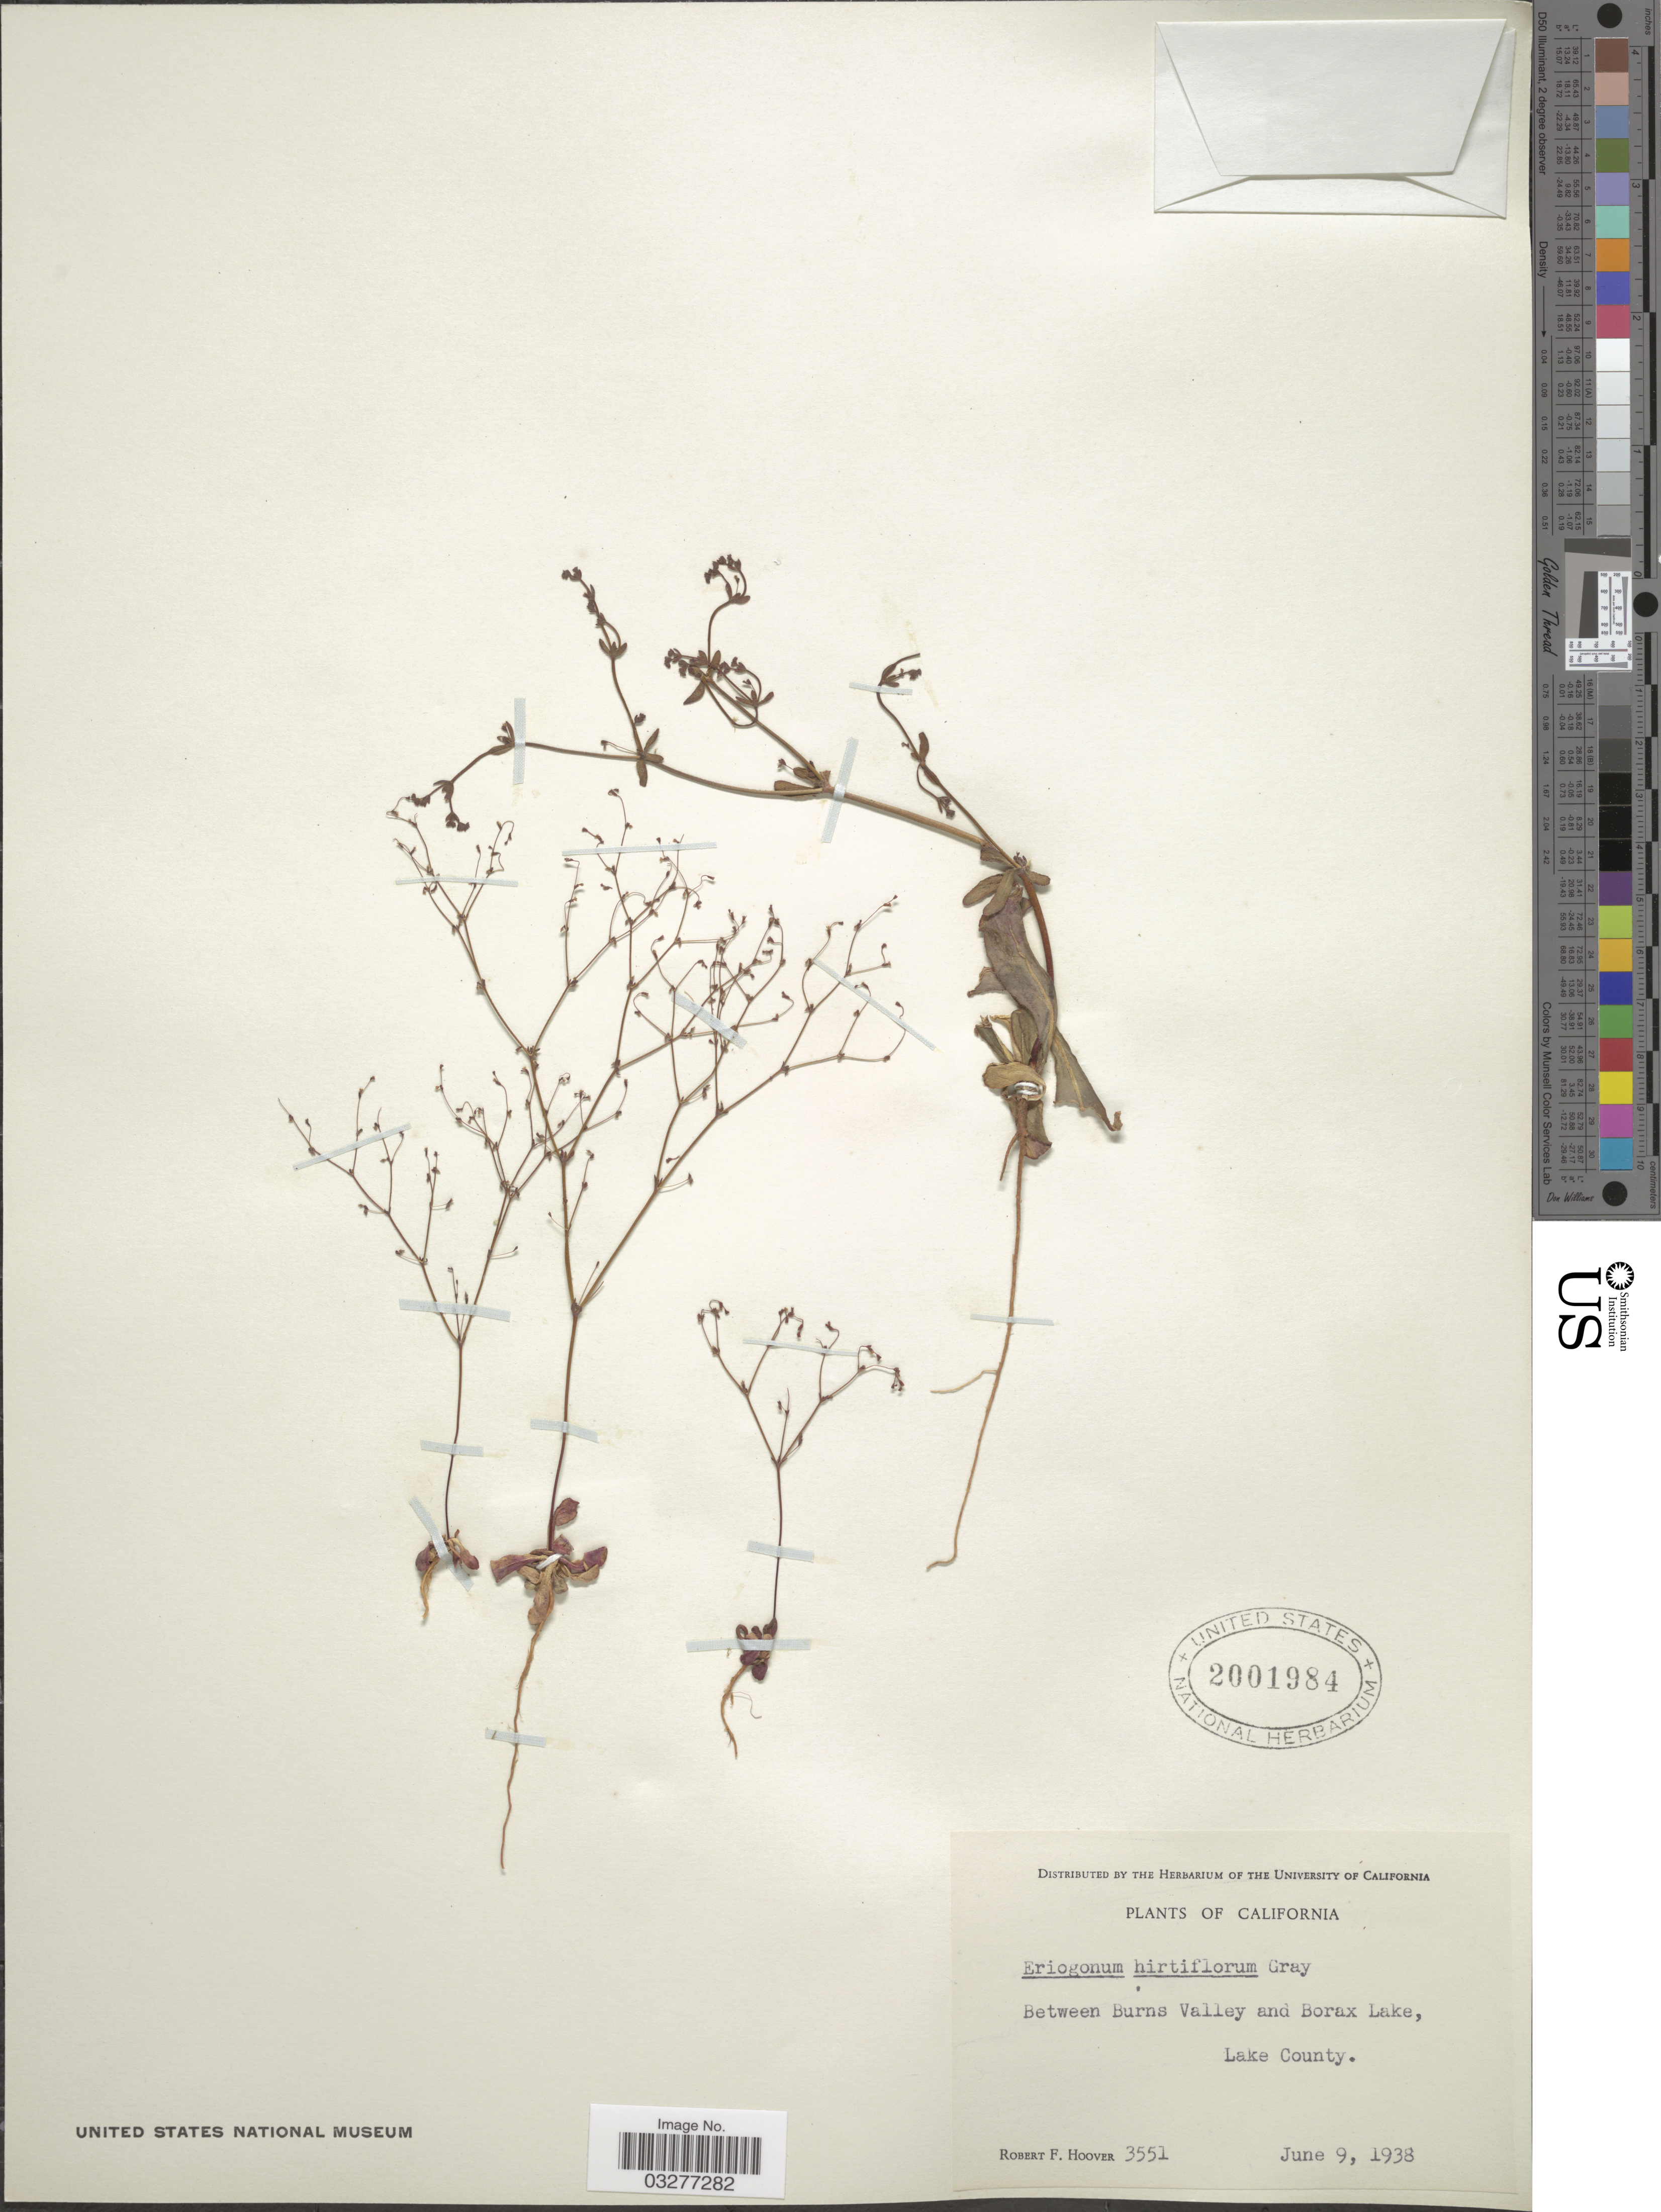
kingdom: Plantae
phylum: Tracheophyta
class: Magnoliopsida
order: Caryophyllales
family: Polygonaceae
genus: Eriogonum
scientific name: Eriogonum hirtiflorum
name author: A. Gray ex S. Watson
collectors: R. F. Hoover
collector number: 3551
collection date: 1938-06-09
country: United States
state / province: California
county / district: Lake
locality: Between Burns Valley and Borax Lake, Lake County.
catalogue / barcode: US 2001984